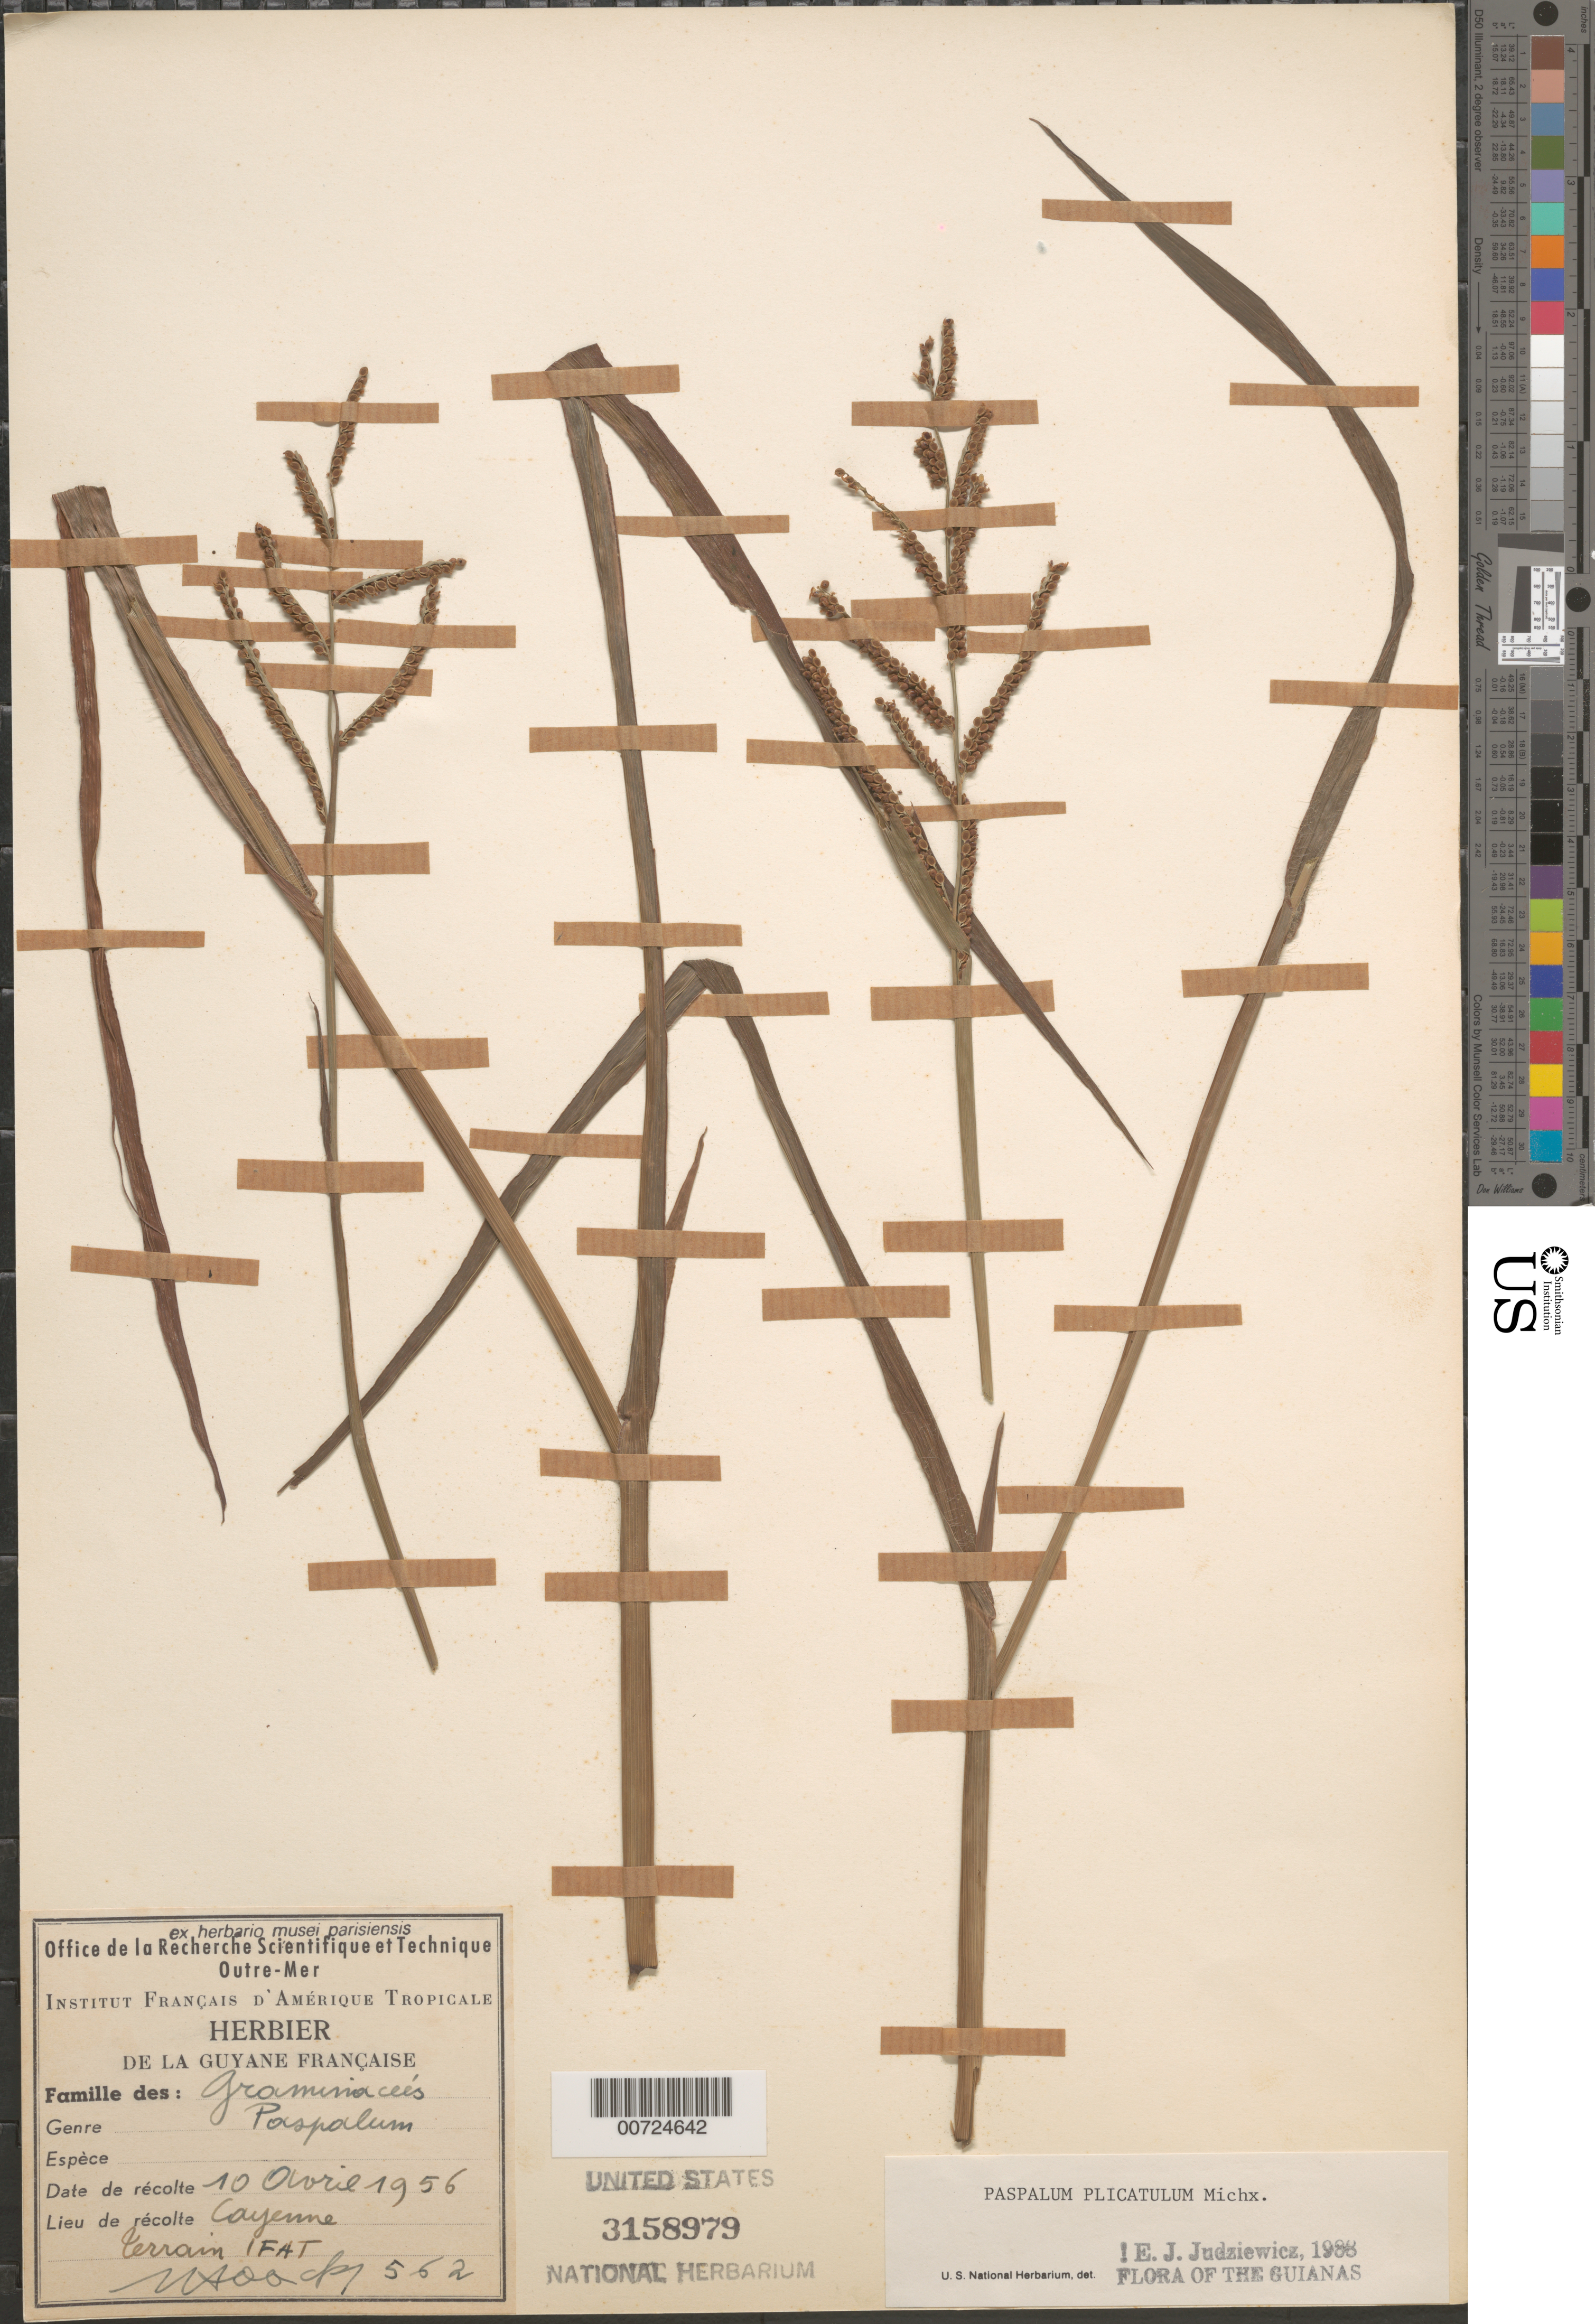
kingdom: Plantae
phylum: Tracheophyta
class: Liliopsida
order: Poales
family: Poaceae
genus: Paspalum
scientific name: Paspalum plicatulum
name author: Michx.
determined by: Judziewicz, E. J.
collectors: J. Hoock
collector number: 562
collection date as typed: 10-Apr-56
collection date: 1956-04-10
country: French Guiana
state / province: Cayenne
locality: Cayenne, terrain IFAT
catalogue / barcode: US 3158979